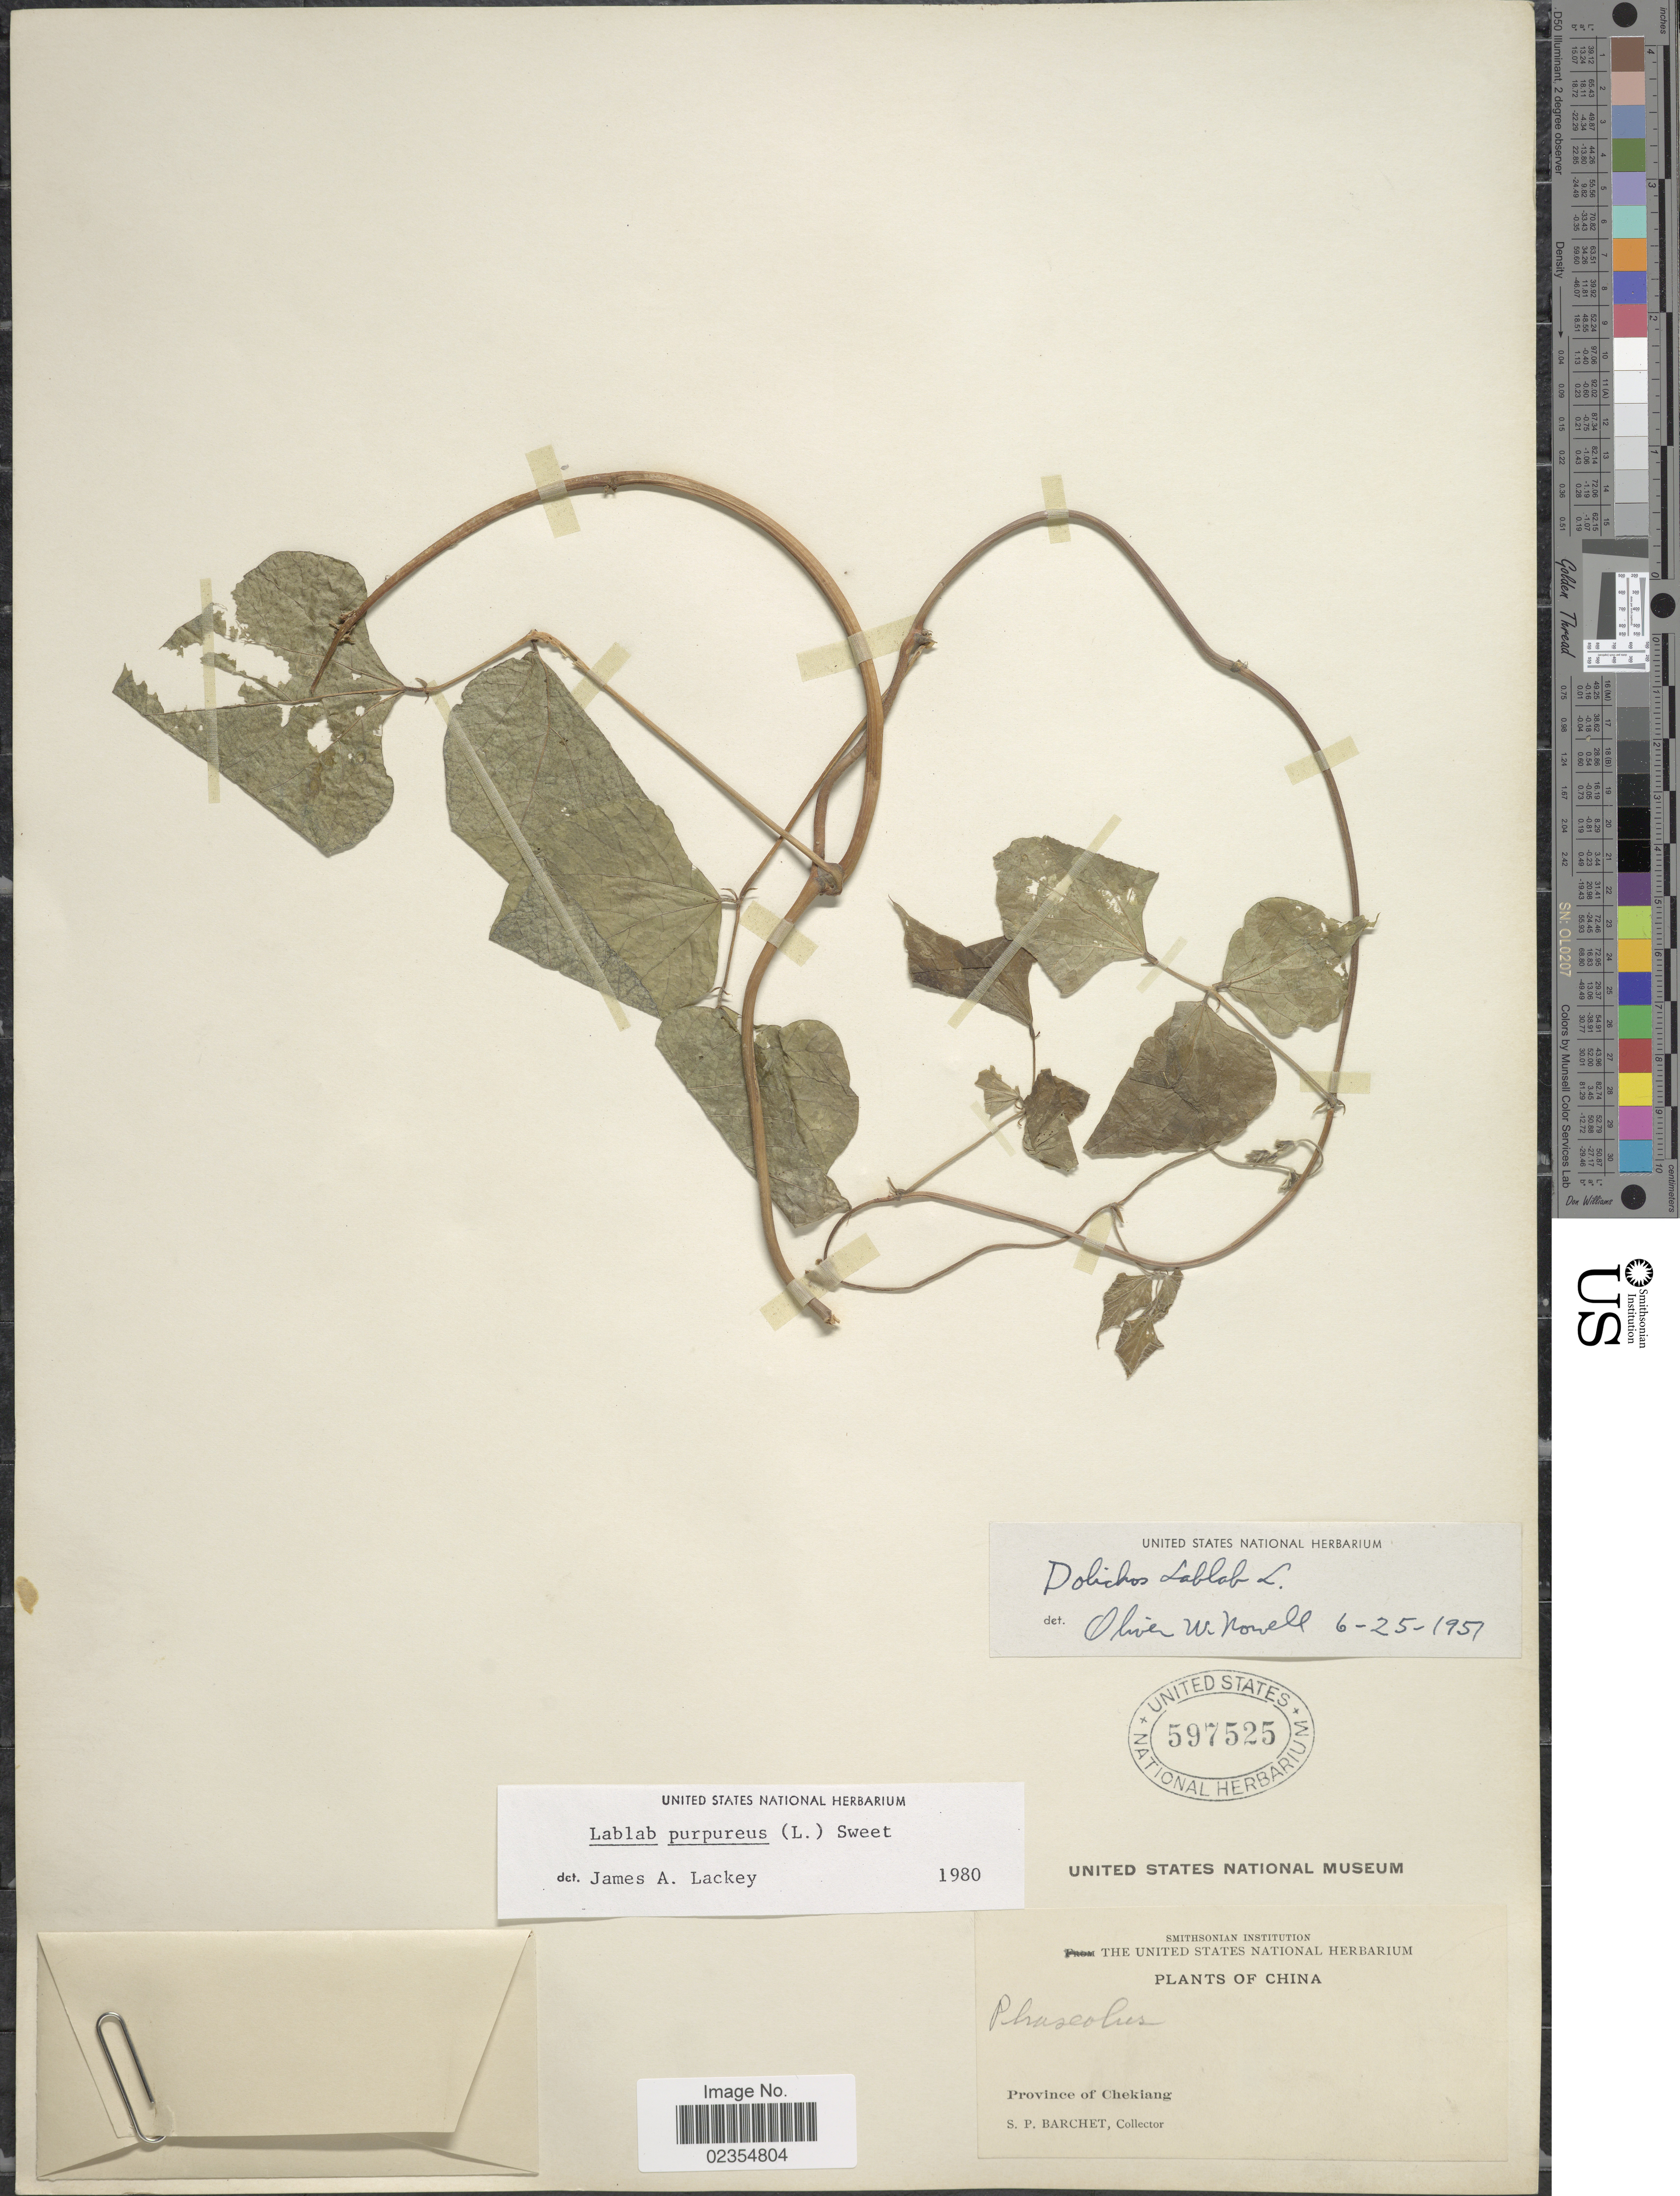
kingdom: Plantae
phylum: Tracheophyta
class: Magnoliopsida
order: Fabales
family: Fabaceae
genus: Lablab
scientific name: Lablab purpureus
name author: (L.) Sweet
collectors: S. P. Barchet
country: China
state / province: Zhejiang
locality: Province of Chekiang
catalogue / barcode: US 597525